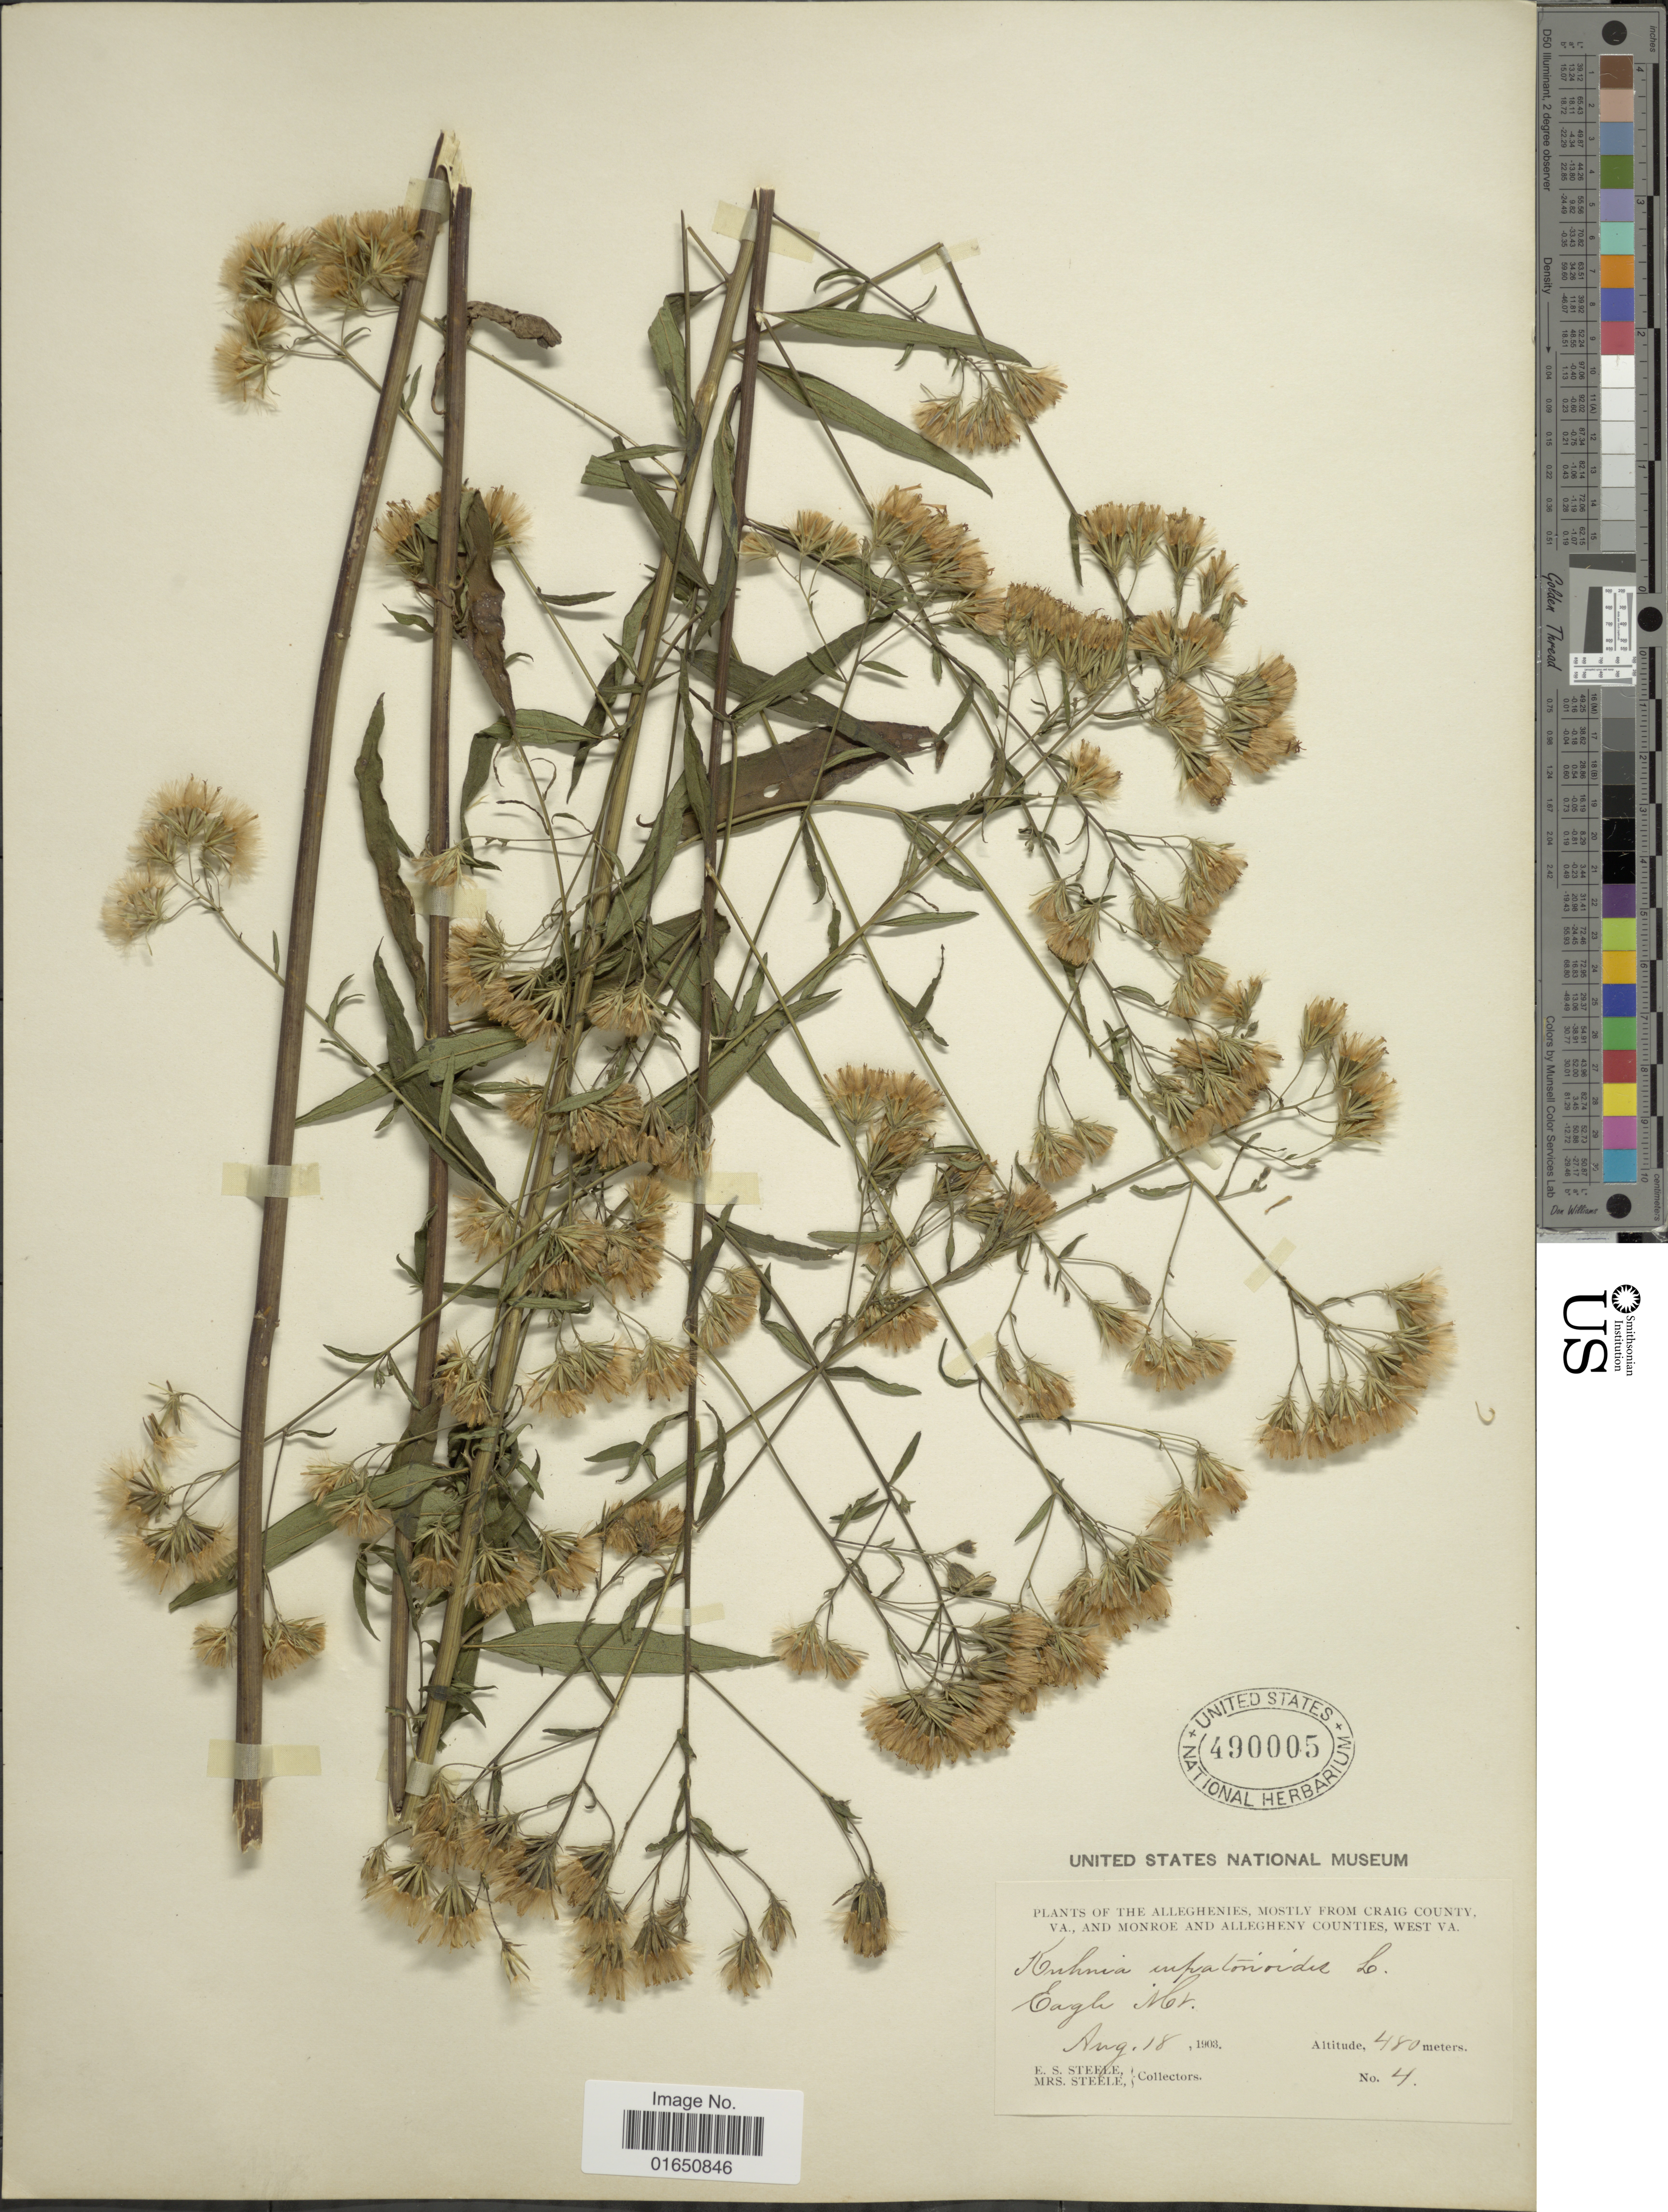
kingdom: Plantae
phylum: Tracheophyta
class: Magnoliopsida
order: Asterales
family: Asteraceae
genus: Brickellia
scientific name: Brickellia eupatorioides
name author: (L.) Shinners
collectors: E. Steele & Mrs. E. S. Steele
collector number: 4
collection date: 1903-08-18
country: United States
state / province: Virginia / West Virginia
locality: The Alleghenies, Mostly From Craig County, Va., and Monroe Co. WV and Allegheny Co. Va. Four miles no. "Old Sweet".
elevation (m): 480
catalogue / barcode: US 490005